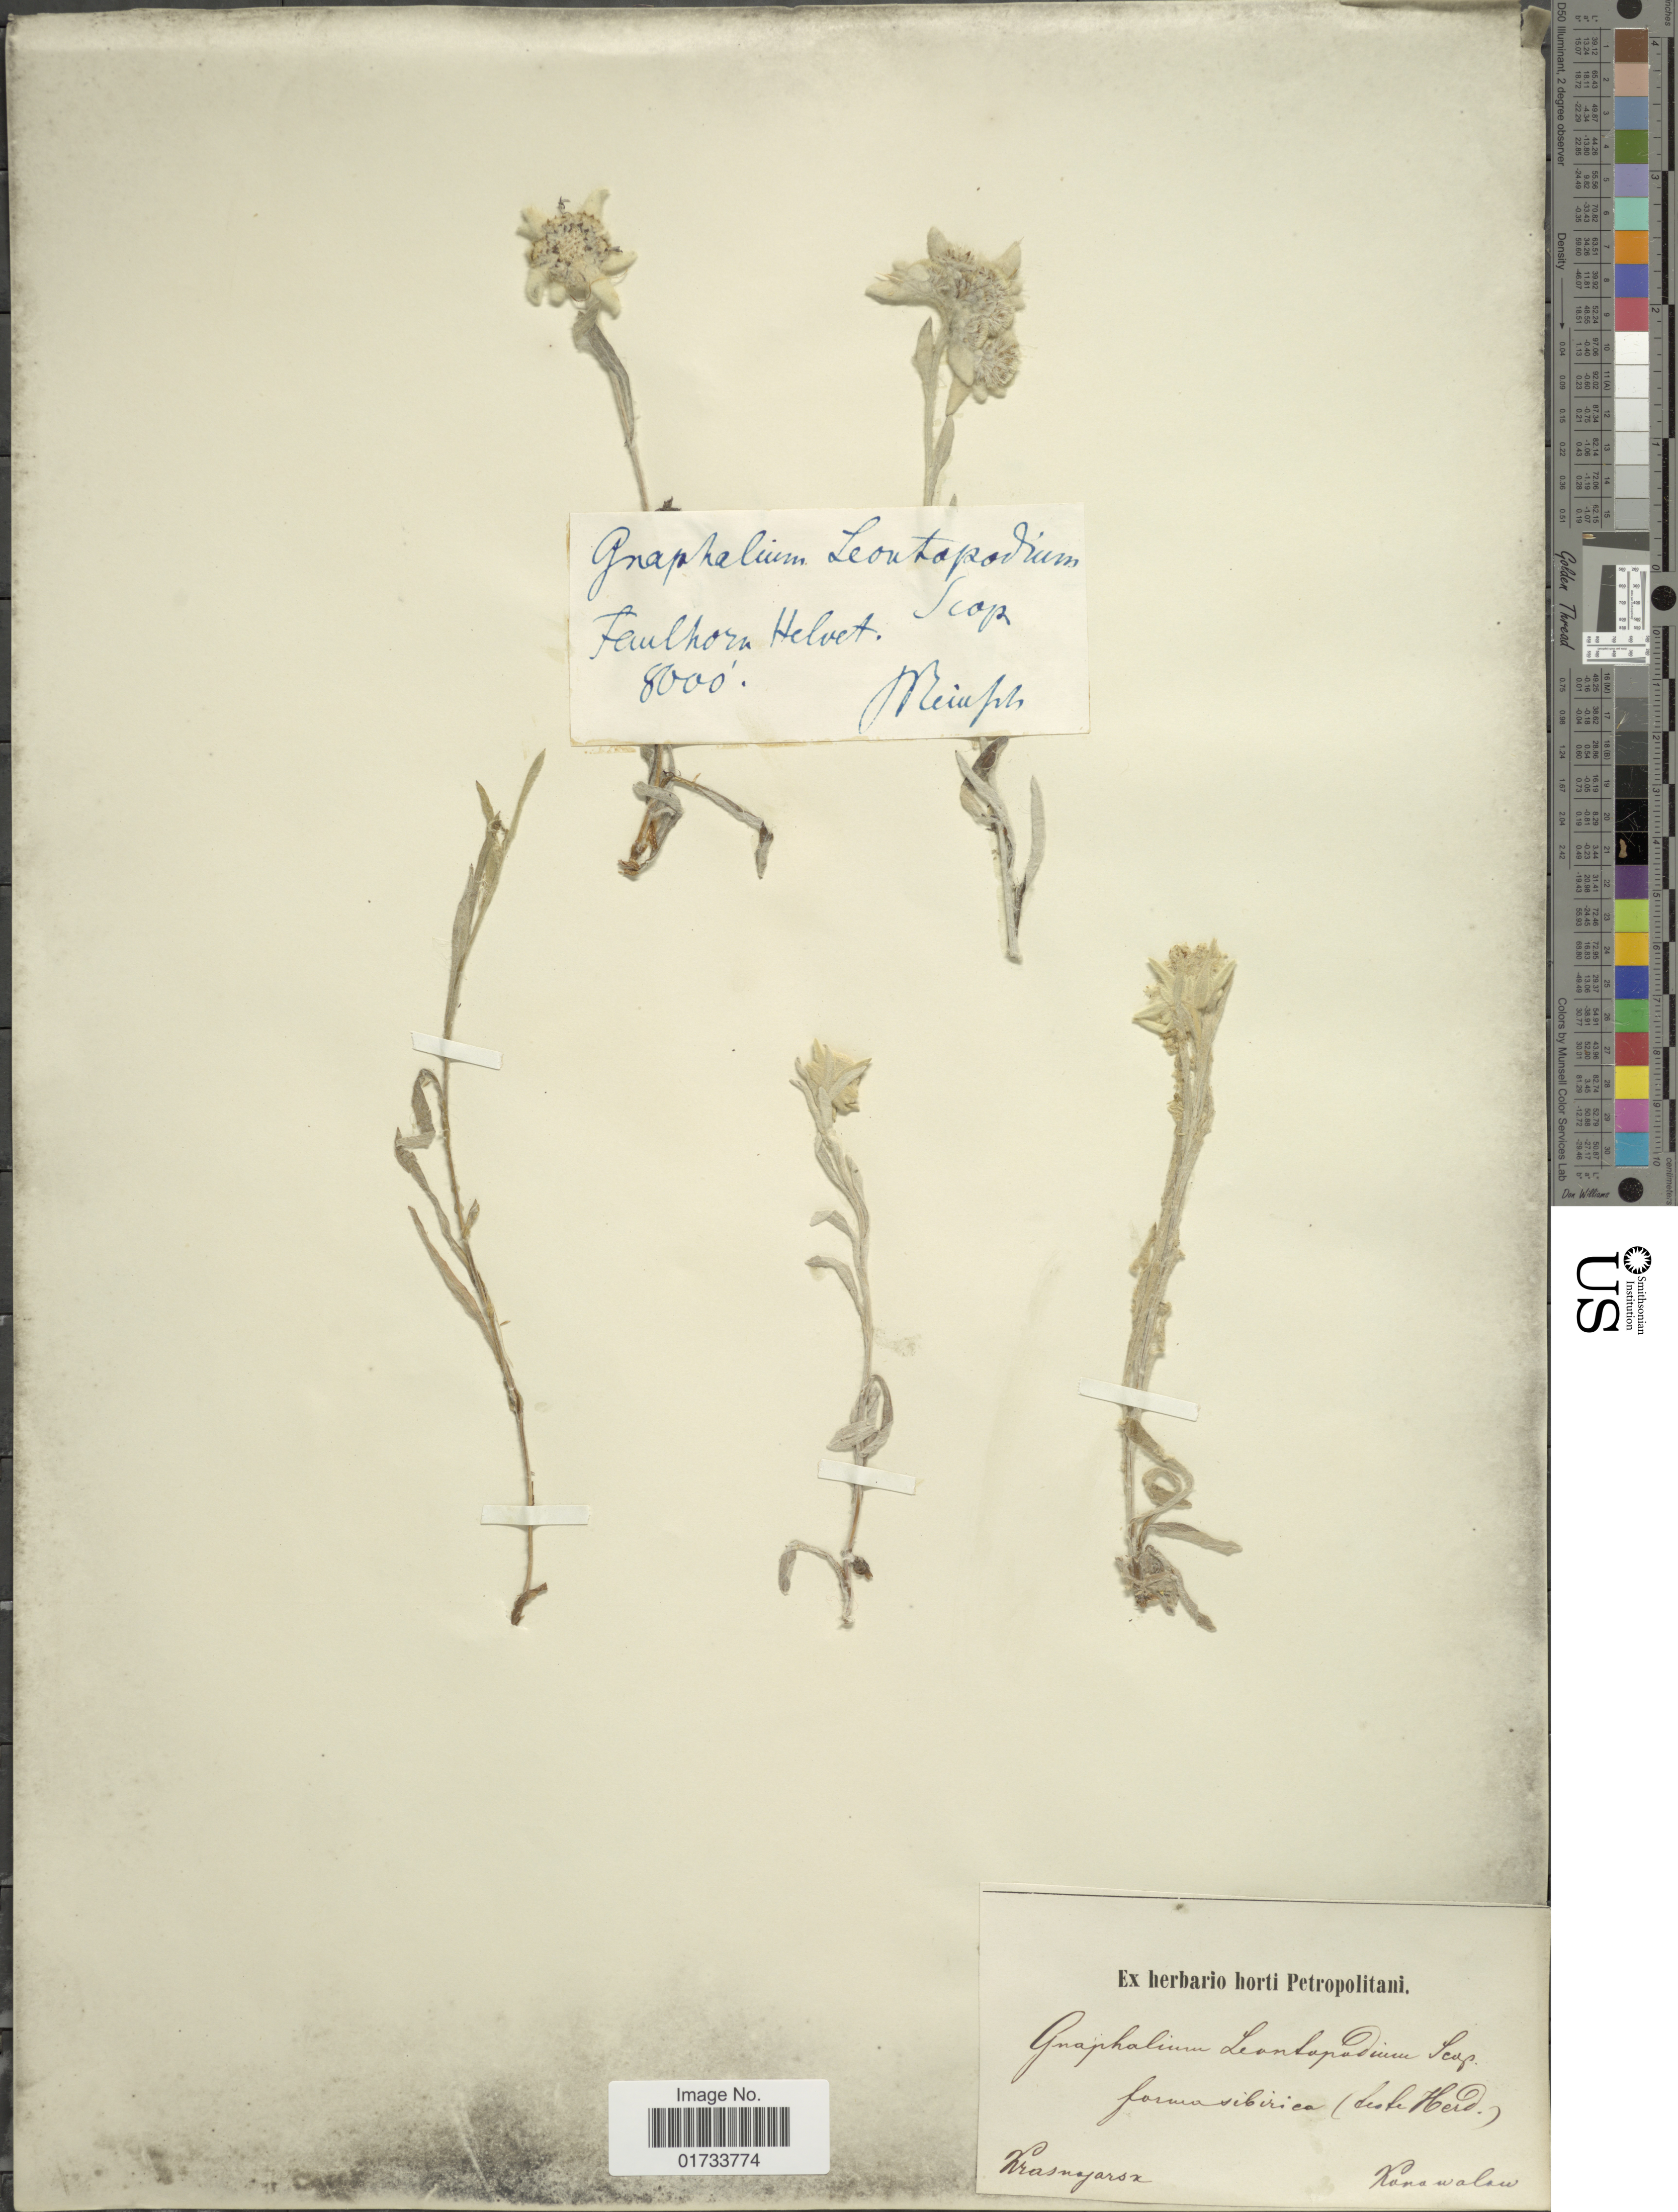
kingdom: Plantae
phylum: Tracheophyta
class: Magnoliopsida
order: Asterales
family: Asteraceae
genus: Leontopodium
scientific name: Leontopodium alpinum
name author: Cass.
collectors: -. Konovalov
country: Russian Federation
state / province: Krasnoyarsk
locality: Krasnojarsk.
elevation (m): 2438